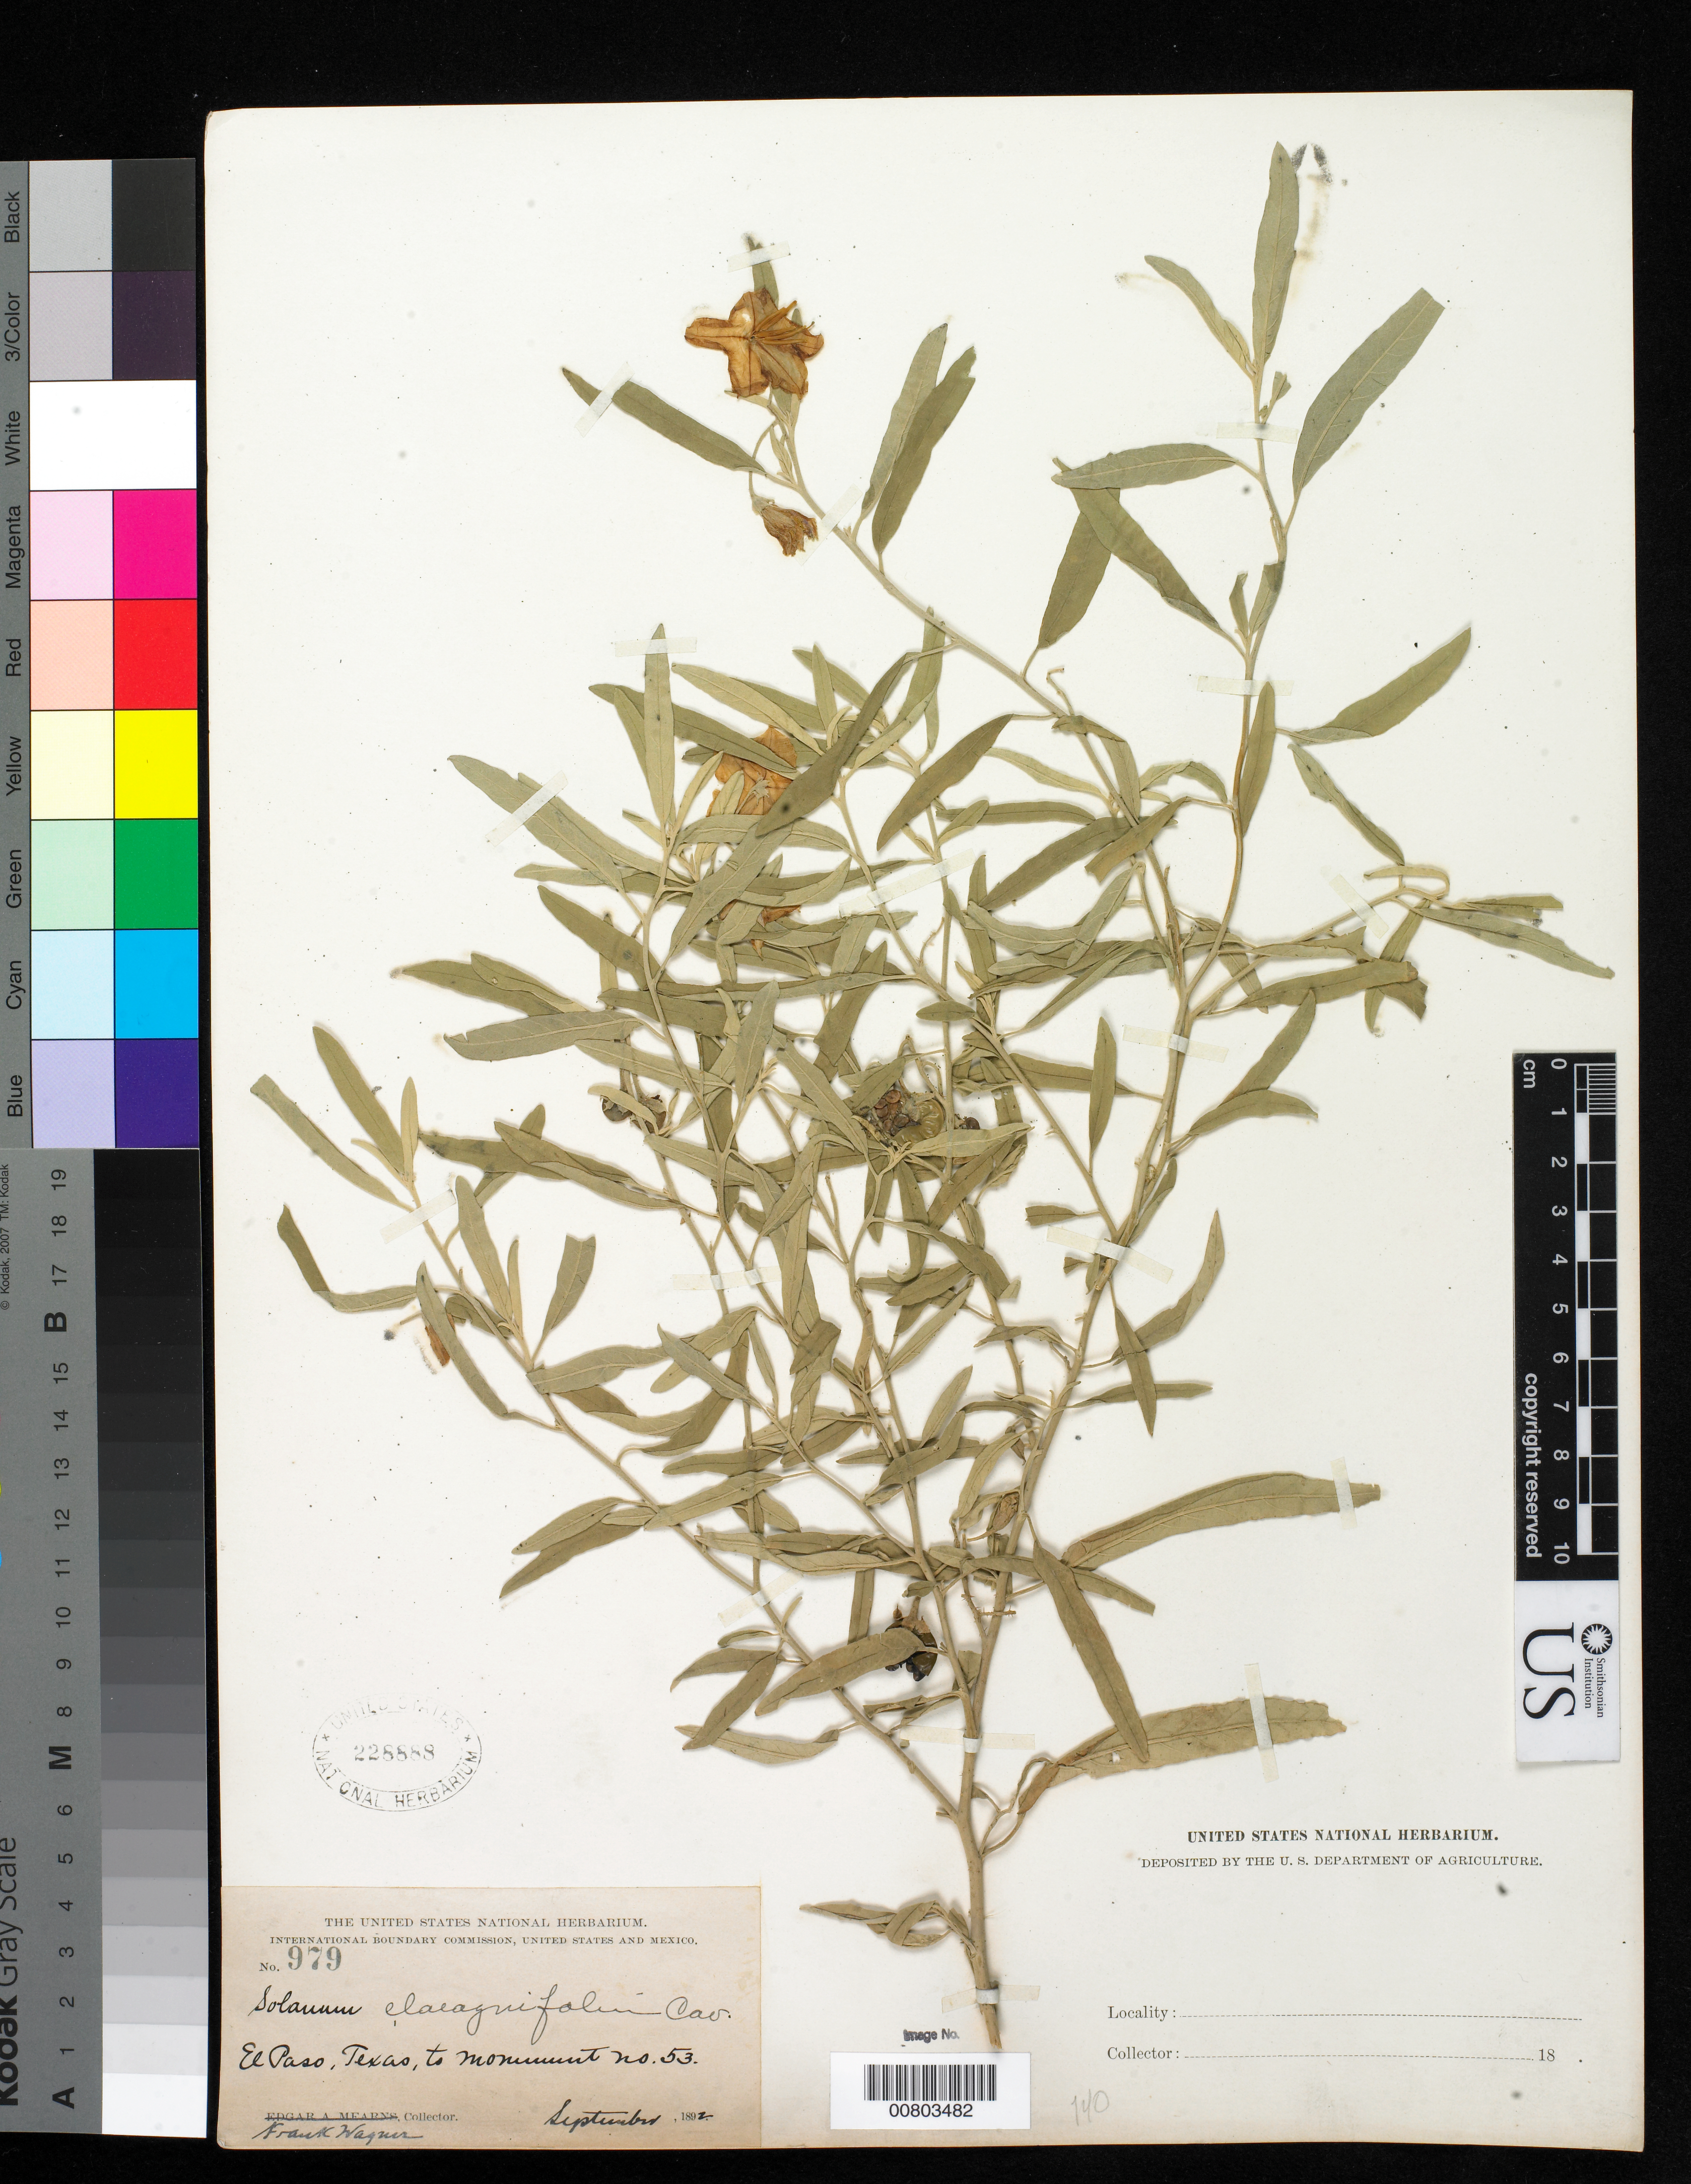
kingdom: Plantae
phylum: Tracheophyta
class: Magnoliopsida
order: Solanales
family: Solanaceae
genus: Solanum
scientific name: Solanum elaeagnifolium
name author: Cav.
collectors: F. Wagner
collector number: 979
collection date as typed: Sep 1892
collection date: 1892-09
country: United States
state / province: Texas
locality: El Paso, Texas, to monument No. 53.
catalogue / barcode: US 228888